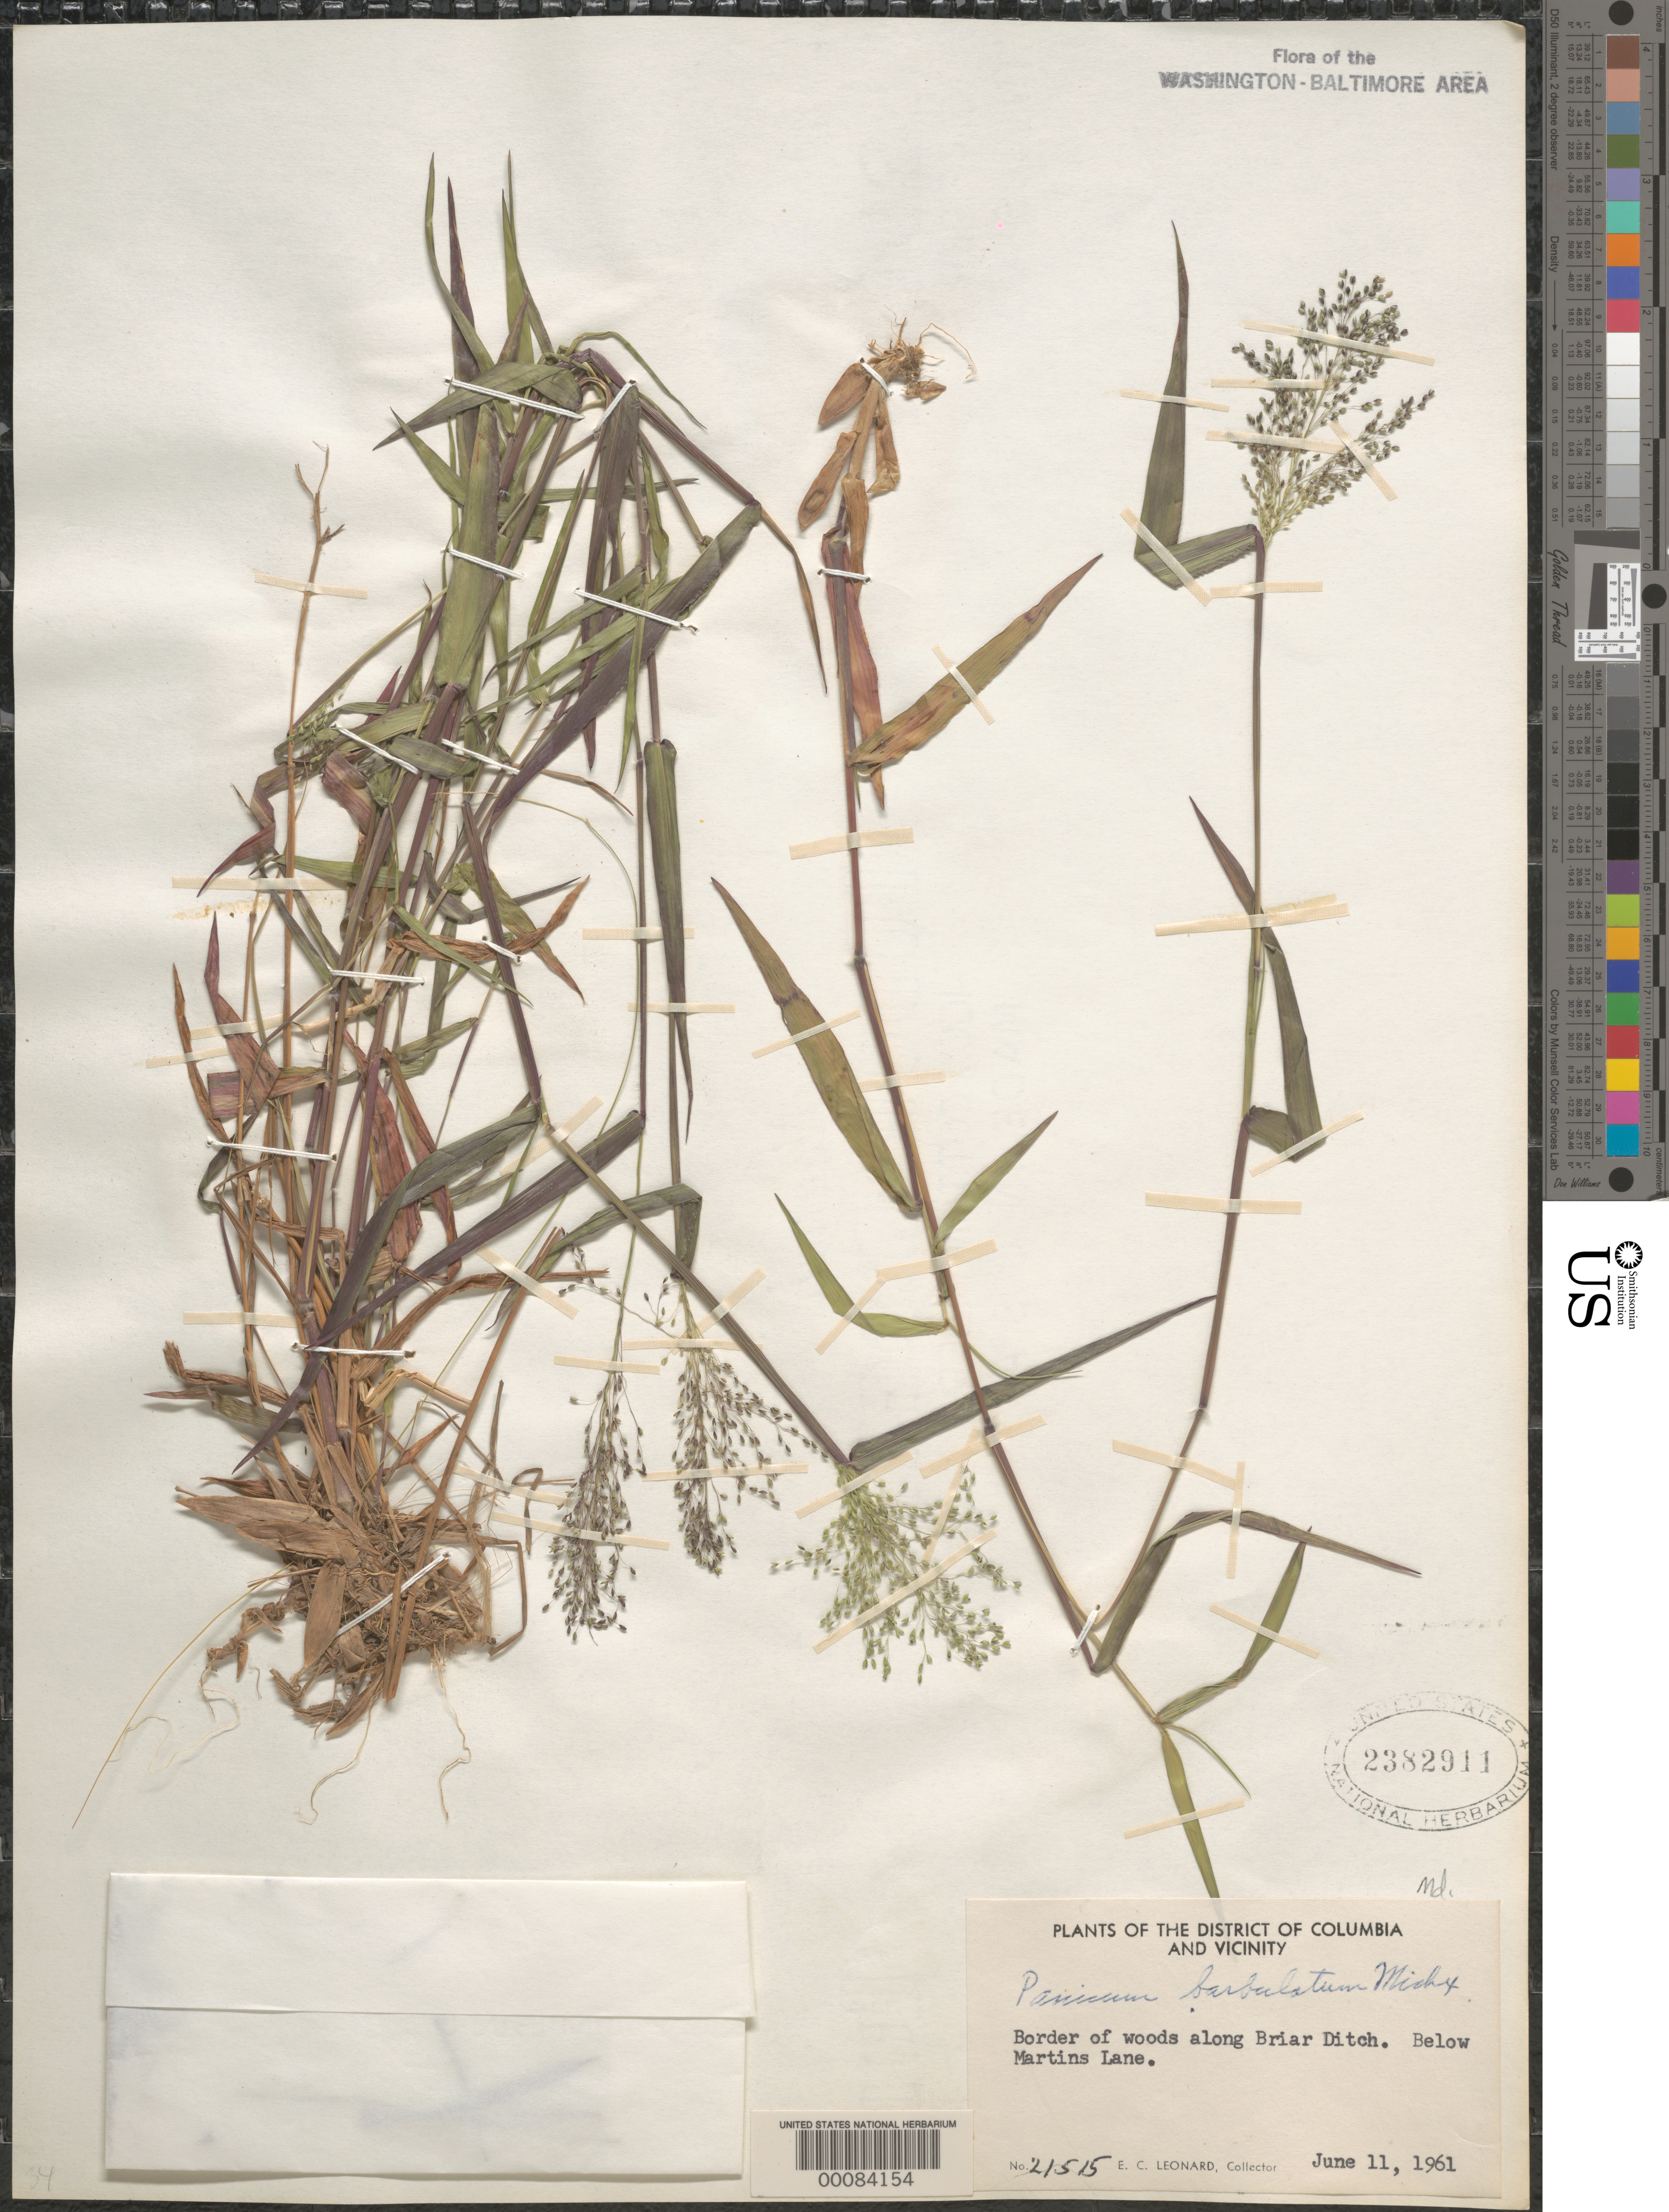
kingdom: Plantae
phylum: Tracheophyta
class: Liliopsida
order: Poales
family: Poaceae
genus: Dichanthelium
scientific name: Dichanthelium dichotomum var. dichotomum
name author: (L.) Gould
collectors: E. C. Leonard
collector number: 21515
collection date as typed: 11 Jun 1961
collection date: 1961-06-11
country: United States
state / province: Maryland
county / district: Prince George's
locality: Briar Ditch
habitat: Border of woods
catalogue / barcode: US 2382911